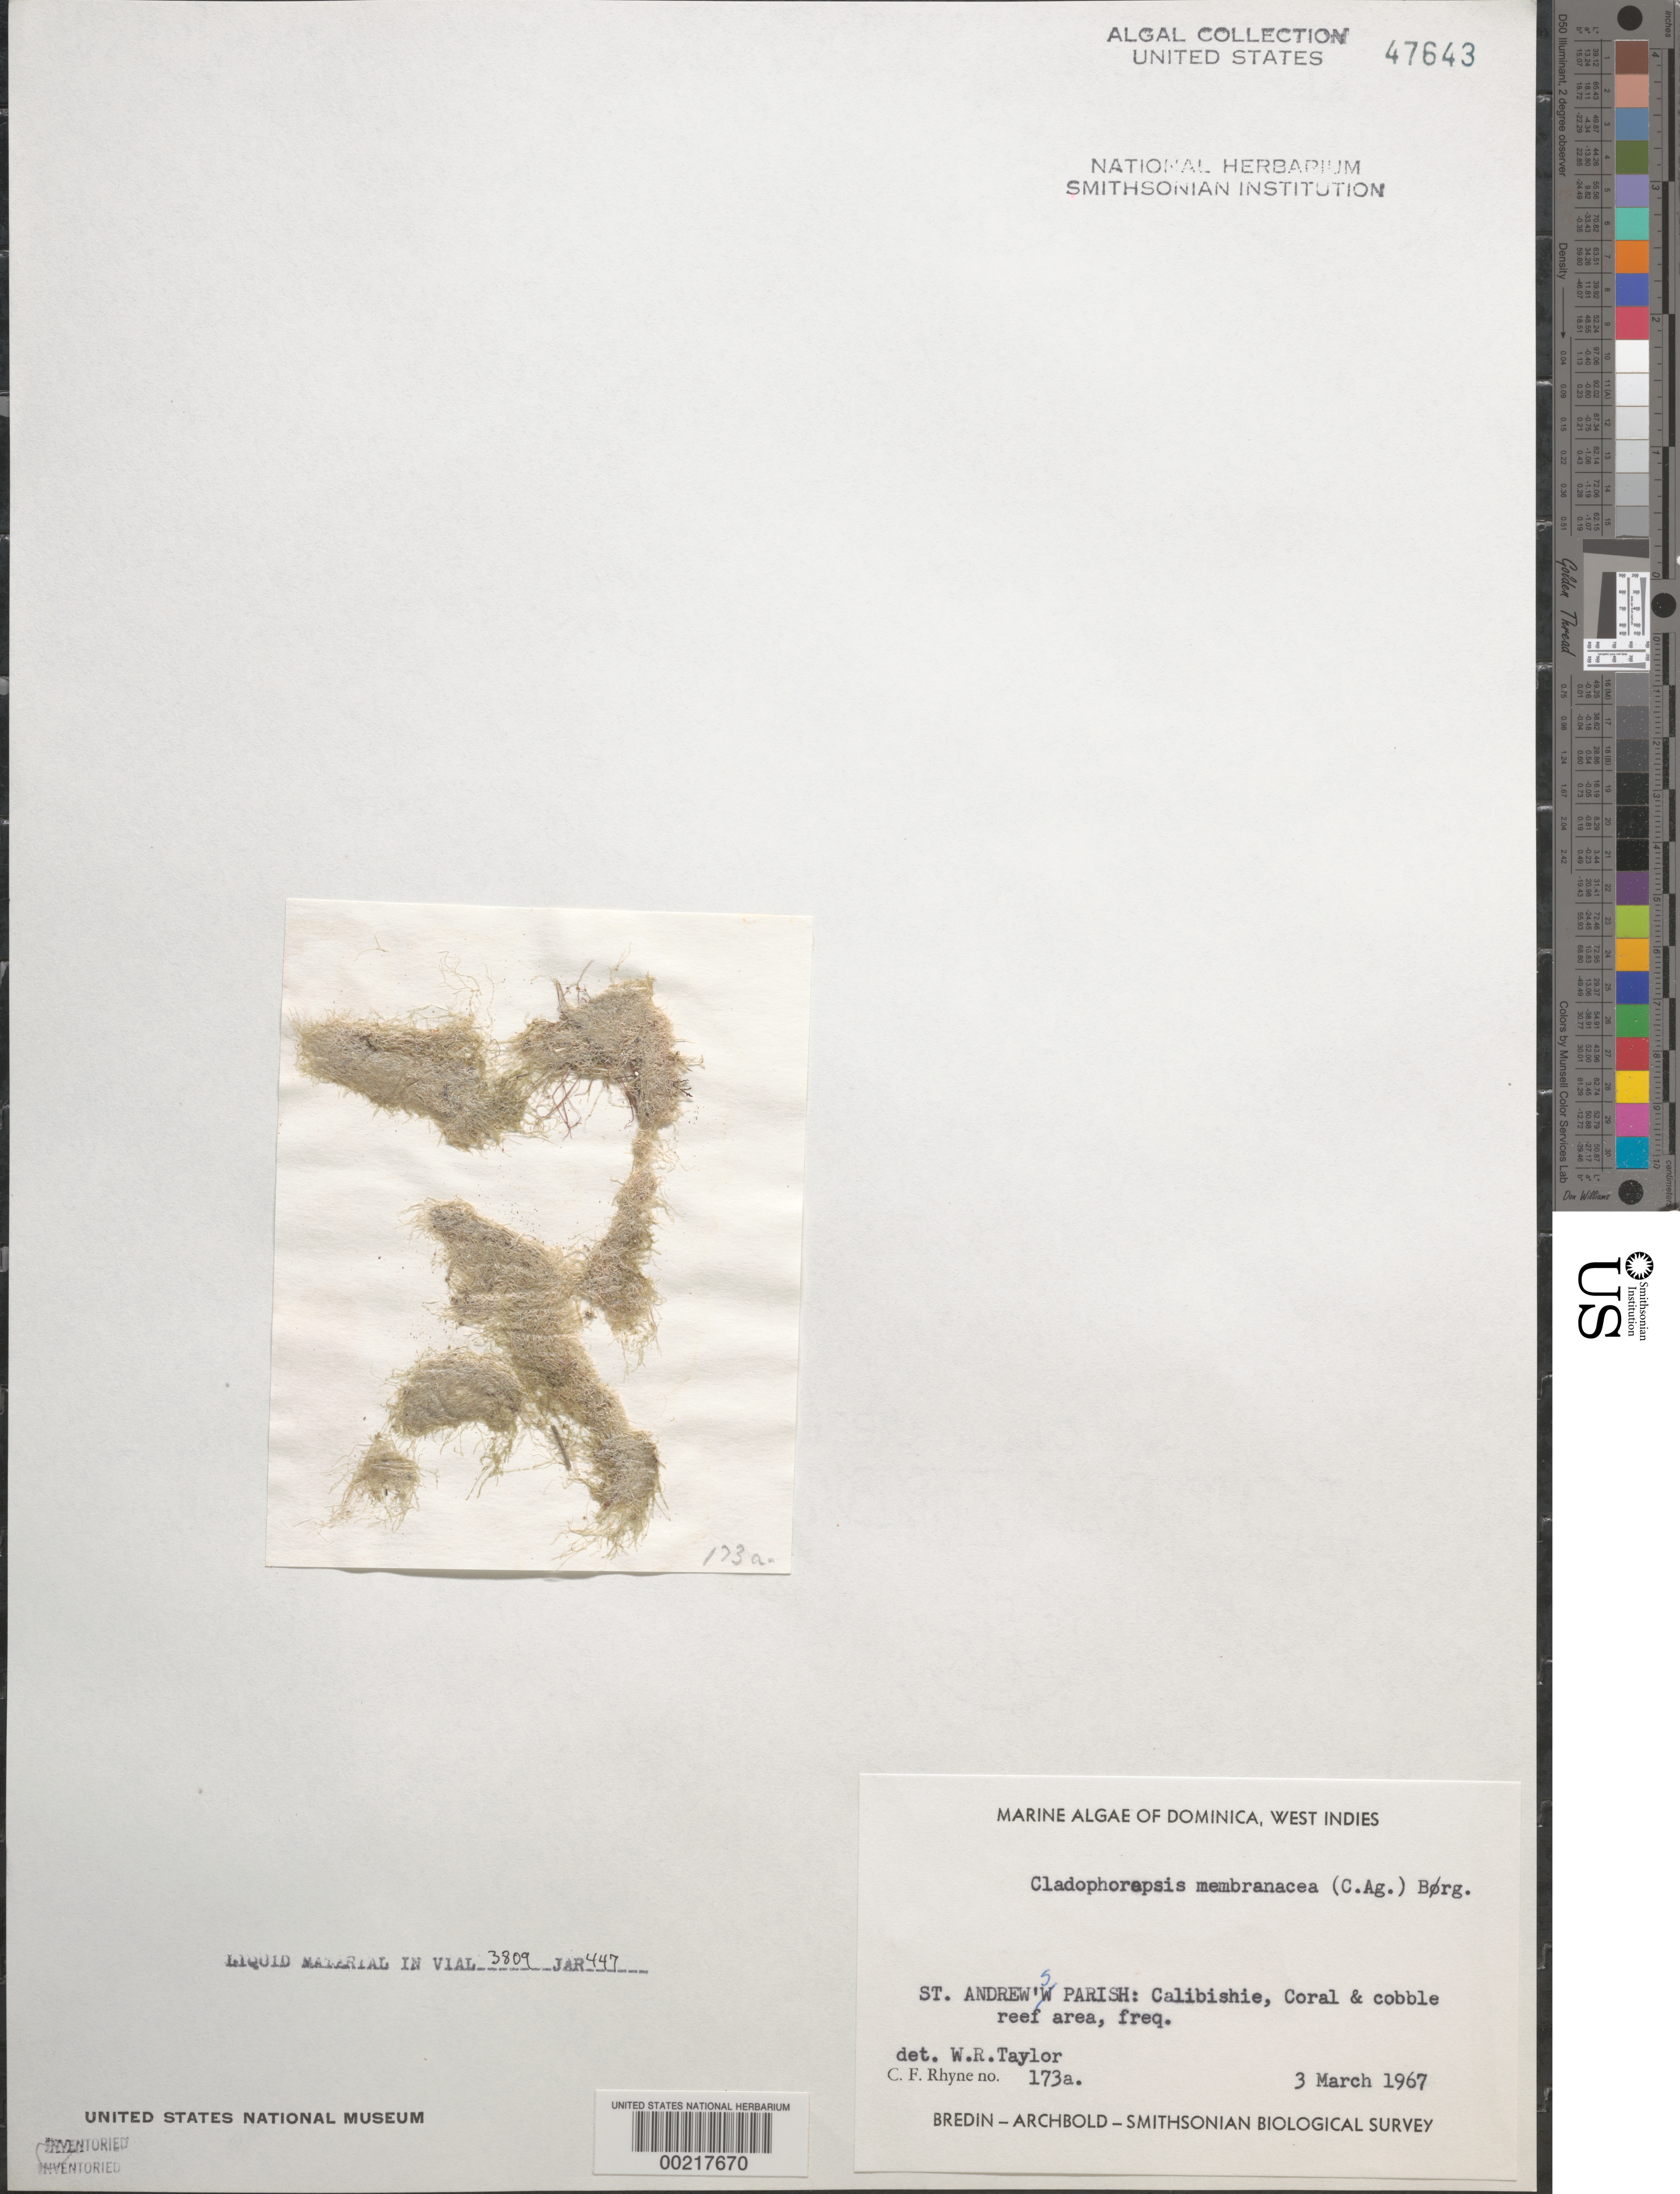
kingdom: Plantae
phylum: Chlorophyta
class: Ulvophyceae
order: Siphonocladales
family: Boodleaceae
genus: Cladophoropsis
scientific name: Cladophoropsis membranacea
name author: (Hofman-Bang) Børgesen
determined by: Taylor, William R.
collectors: C. Rhyne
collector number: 173a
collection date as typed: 03 Mar 1967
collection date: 1967-03-03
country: Dominica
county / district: St. Andrew's Parish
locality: Calibishie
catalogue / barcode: US 47643